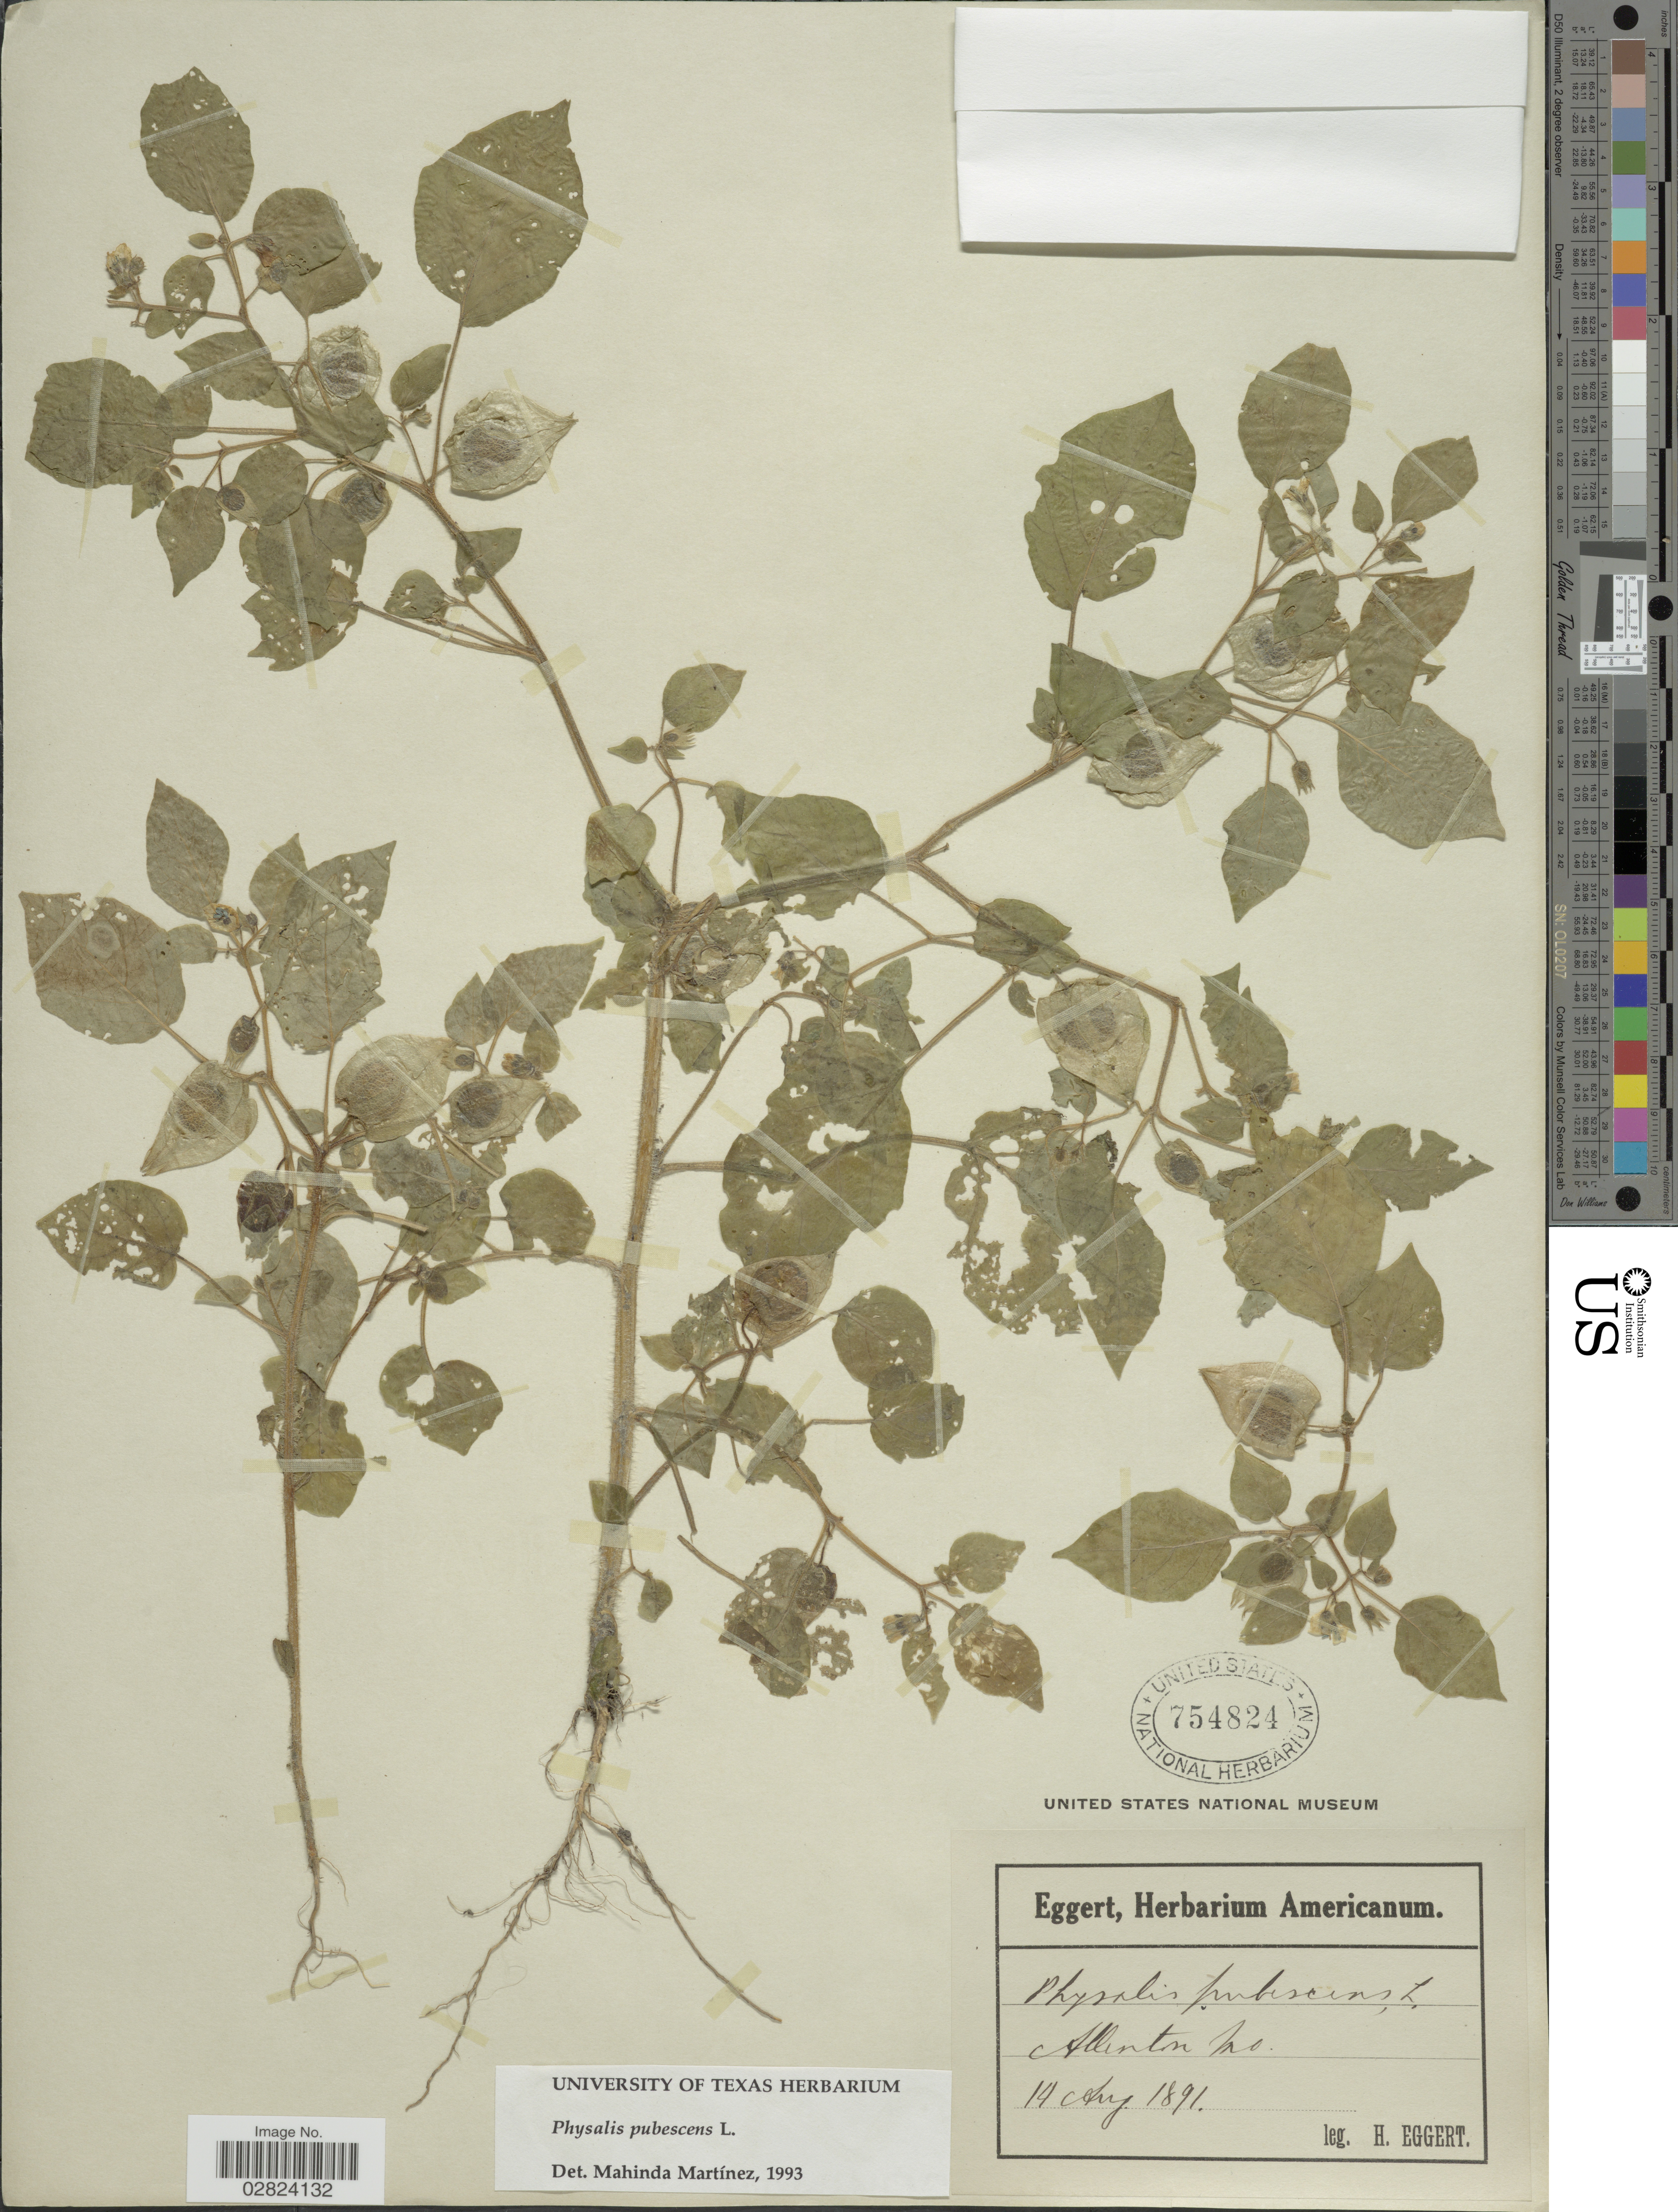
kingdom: Plantae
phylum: Tracheophyta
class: Magnoliopsida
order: Solanales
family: Solanaceae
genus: Physalis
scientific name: Physalis pubescens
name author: L.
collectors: H. Eggert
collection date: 1891-08-14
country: United States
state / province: Missouri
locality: Allenton.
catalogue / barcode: US 754824